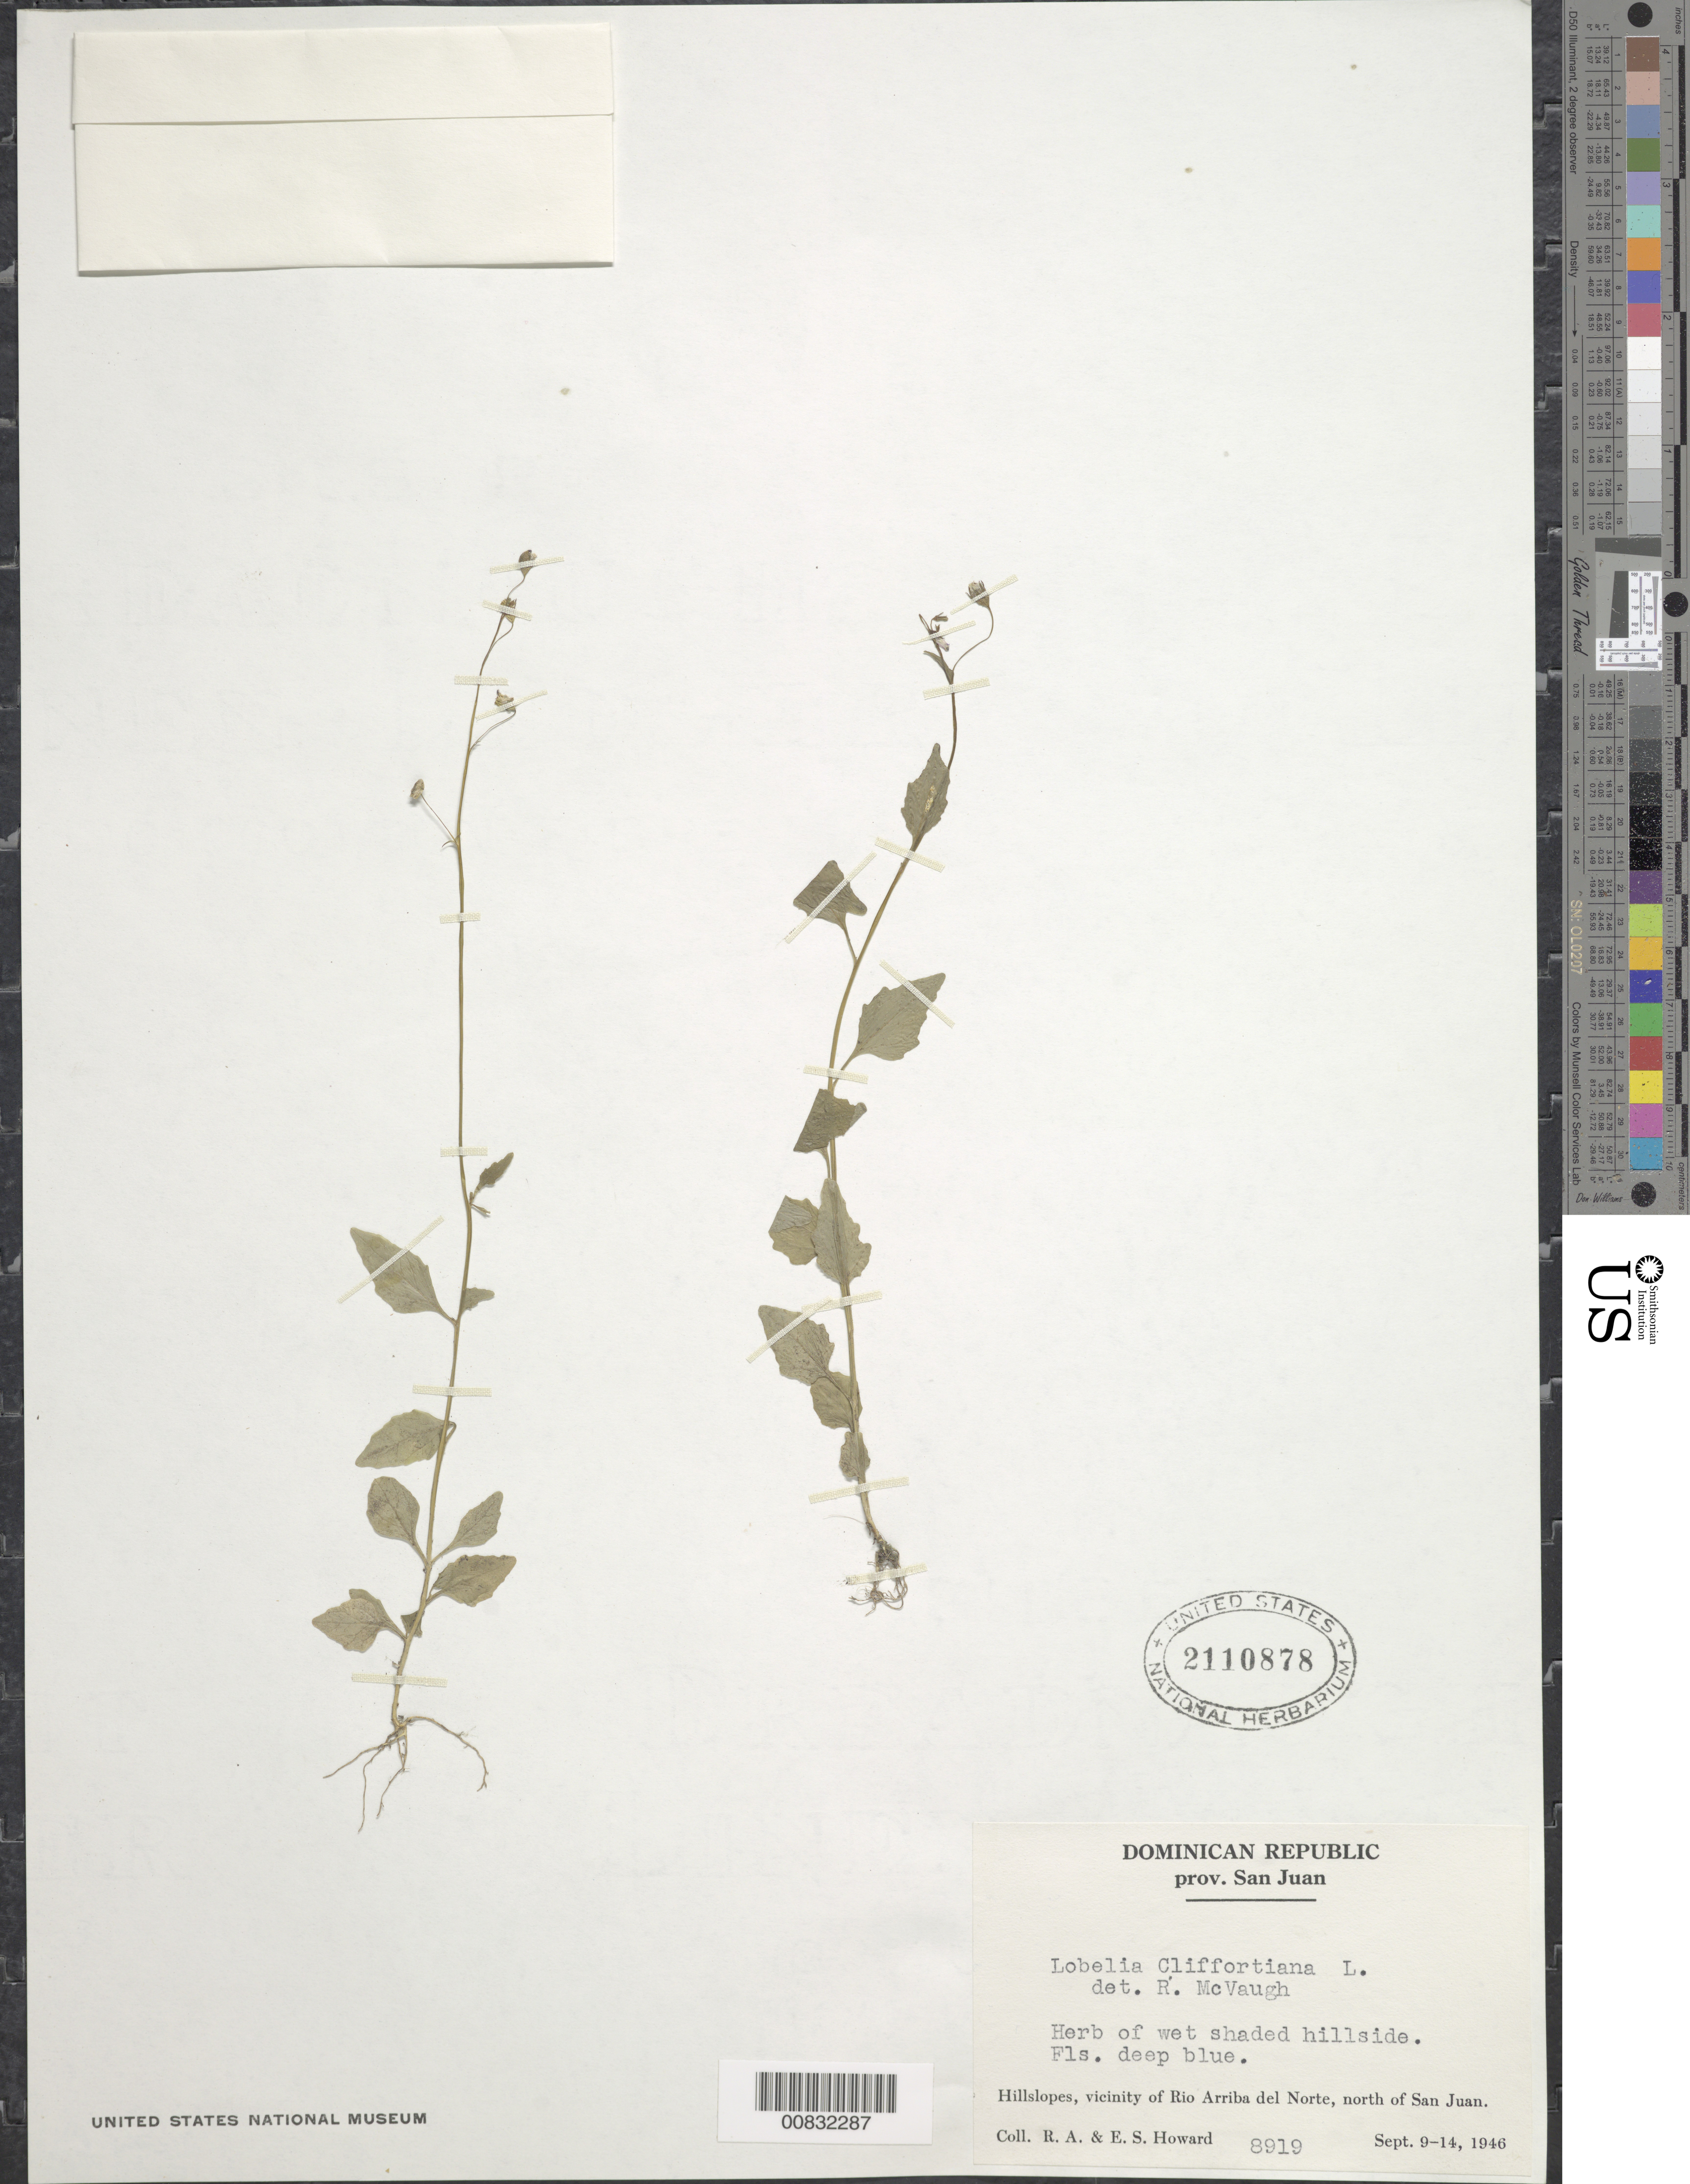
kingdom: Plantae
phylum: Tracheophyta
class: Magnoliopsida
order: Asterales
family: Campanulaceae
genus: Lobelia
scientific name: Lobelia cliffortiana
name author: L.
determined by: McVaugh, R.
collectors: R. A. Howard & E. S. Howard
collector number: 8919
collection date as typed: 09 Sep 1946 to 14 Sep 1946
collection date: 1946-09-09/1946-09-14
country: Dominican Republic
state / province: San Juan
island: Hispaniola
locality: Vicinity of Rio Arriba del Norte, N of San Juan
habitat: Wet, shaded hillside (hillslopes)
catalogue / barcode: US 2110878